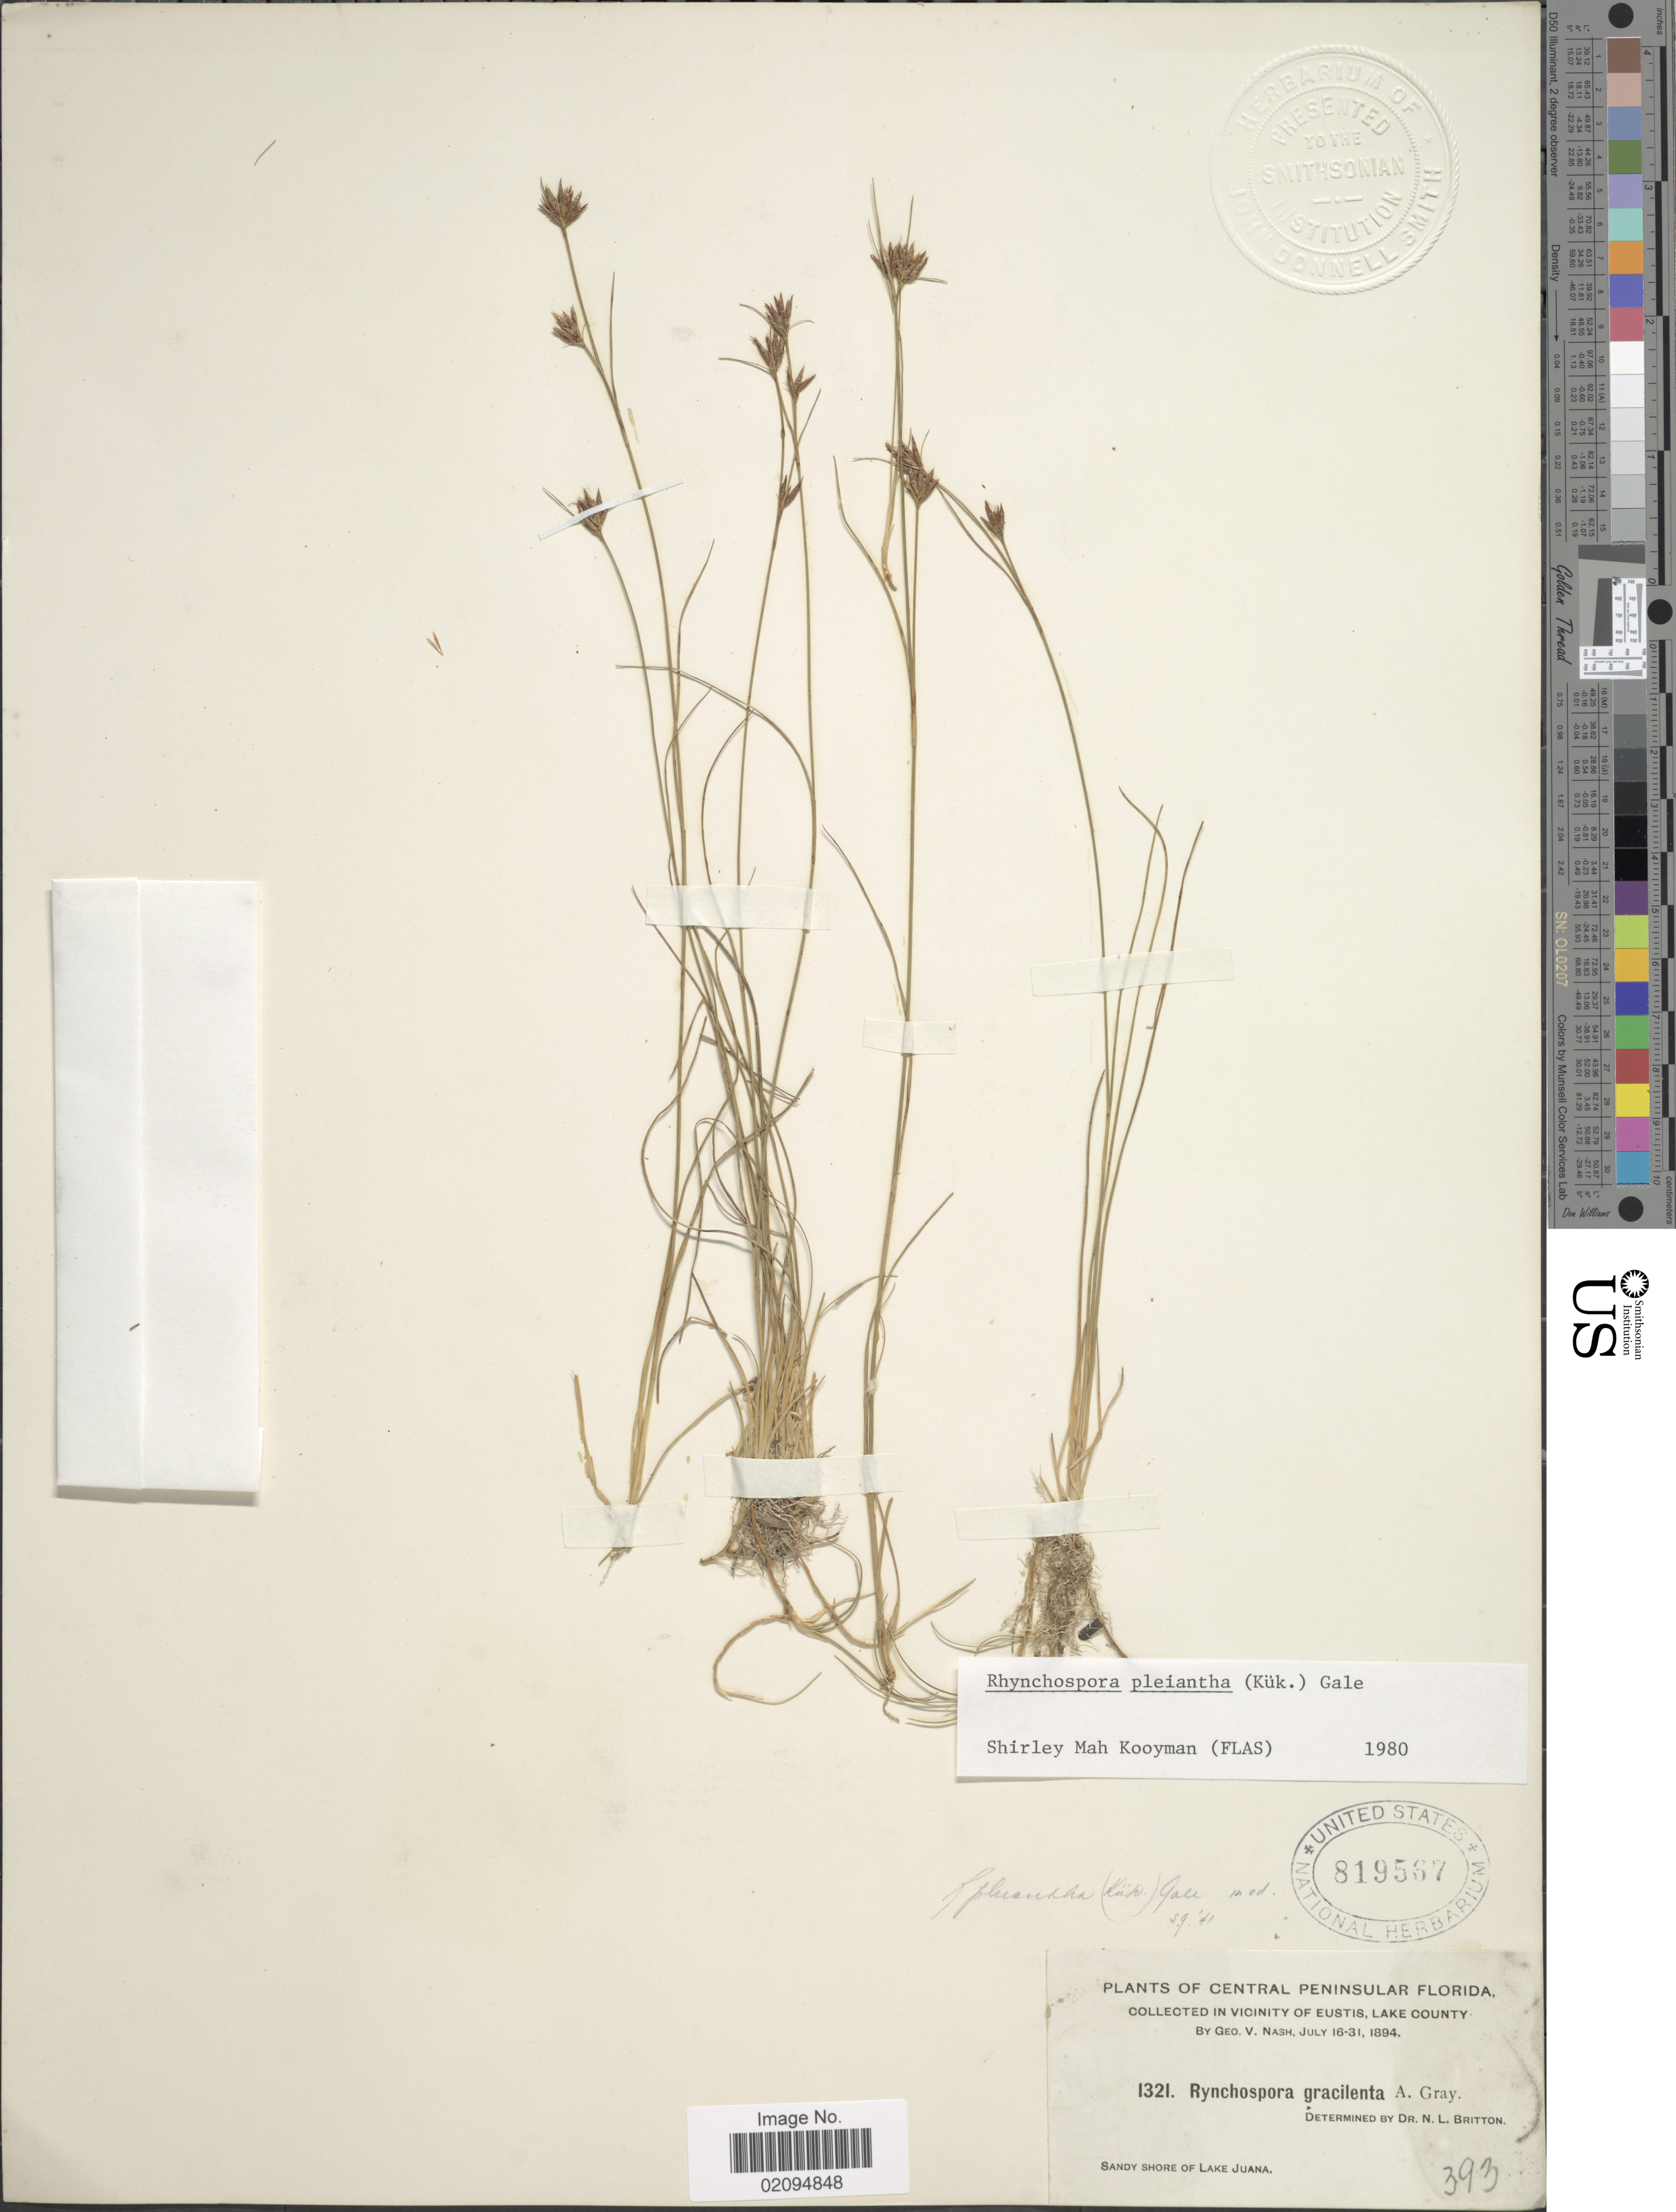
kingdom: Plantae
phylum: Tracheophyta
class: Liliopsida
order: Poales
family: Cyperaceae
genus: Rhynchospora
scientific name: Rhynchospora pleiantha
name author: (Kük.) Gale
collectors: G. V. Nash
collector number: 1321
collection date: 1894-07-16/1894-07-31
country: United States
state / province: Florida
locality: Central Peninsular Florida. In vicinity of Eustis, Lake County. Sandy shore of Lake Juana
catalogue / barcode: US 819567